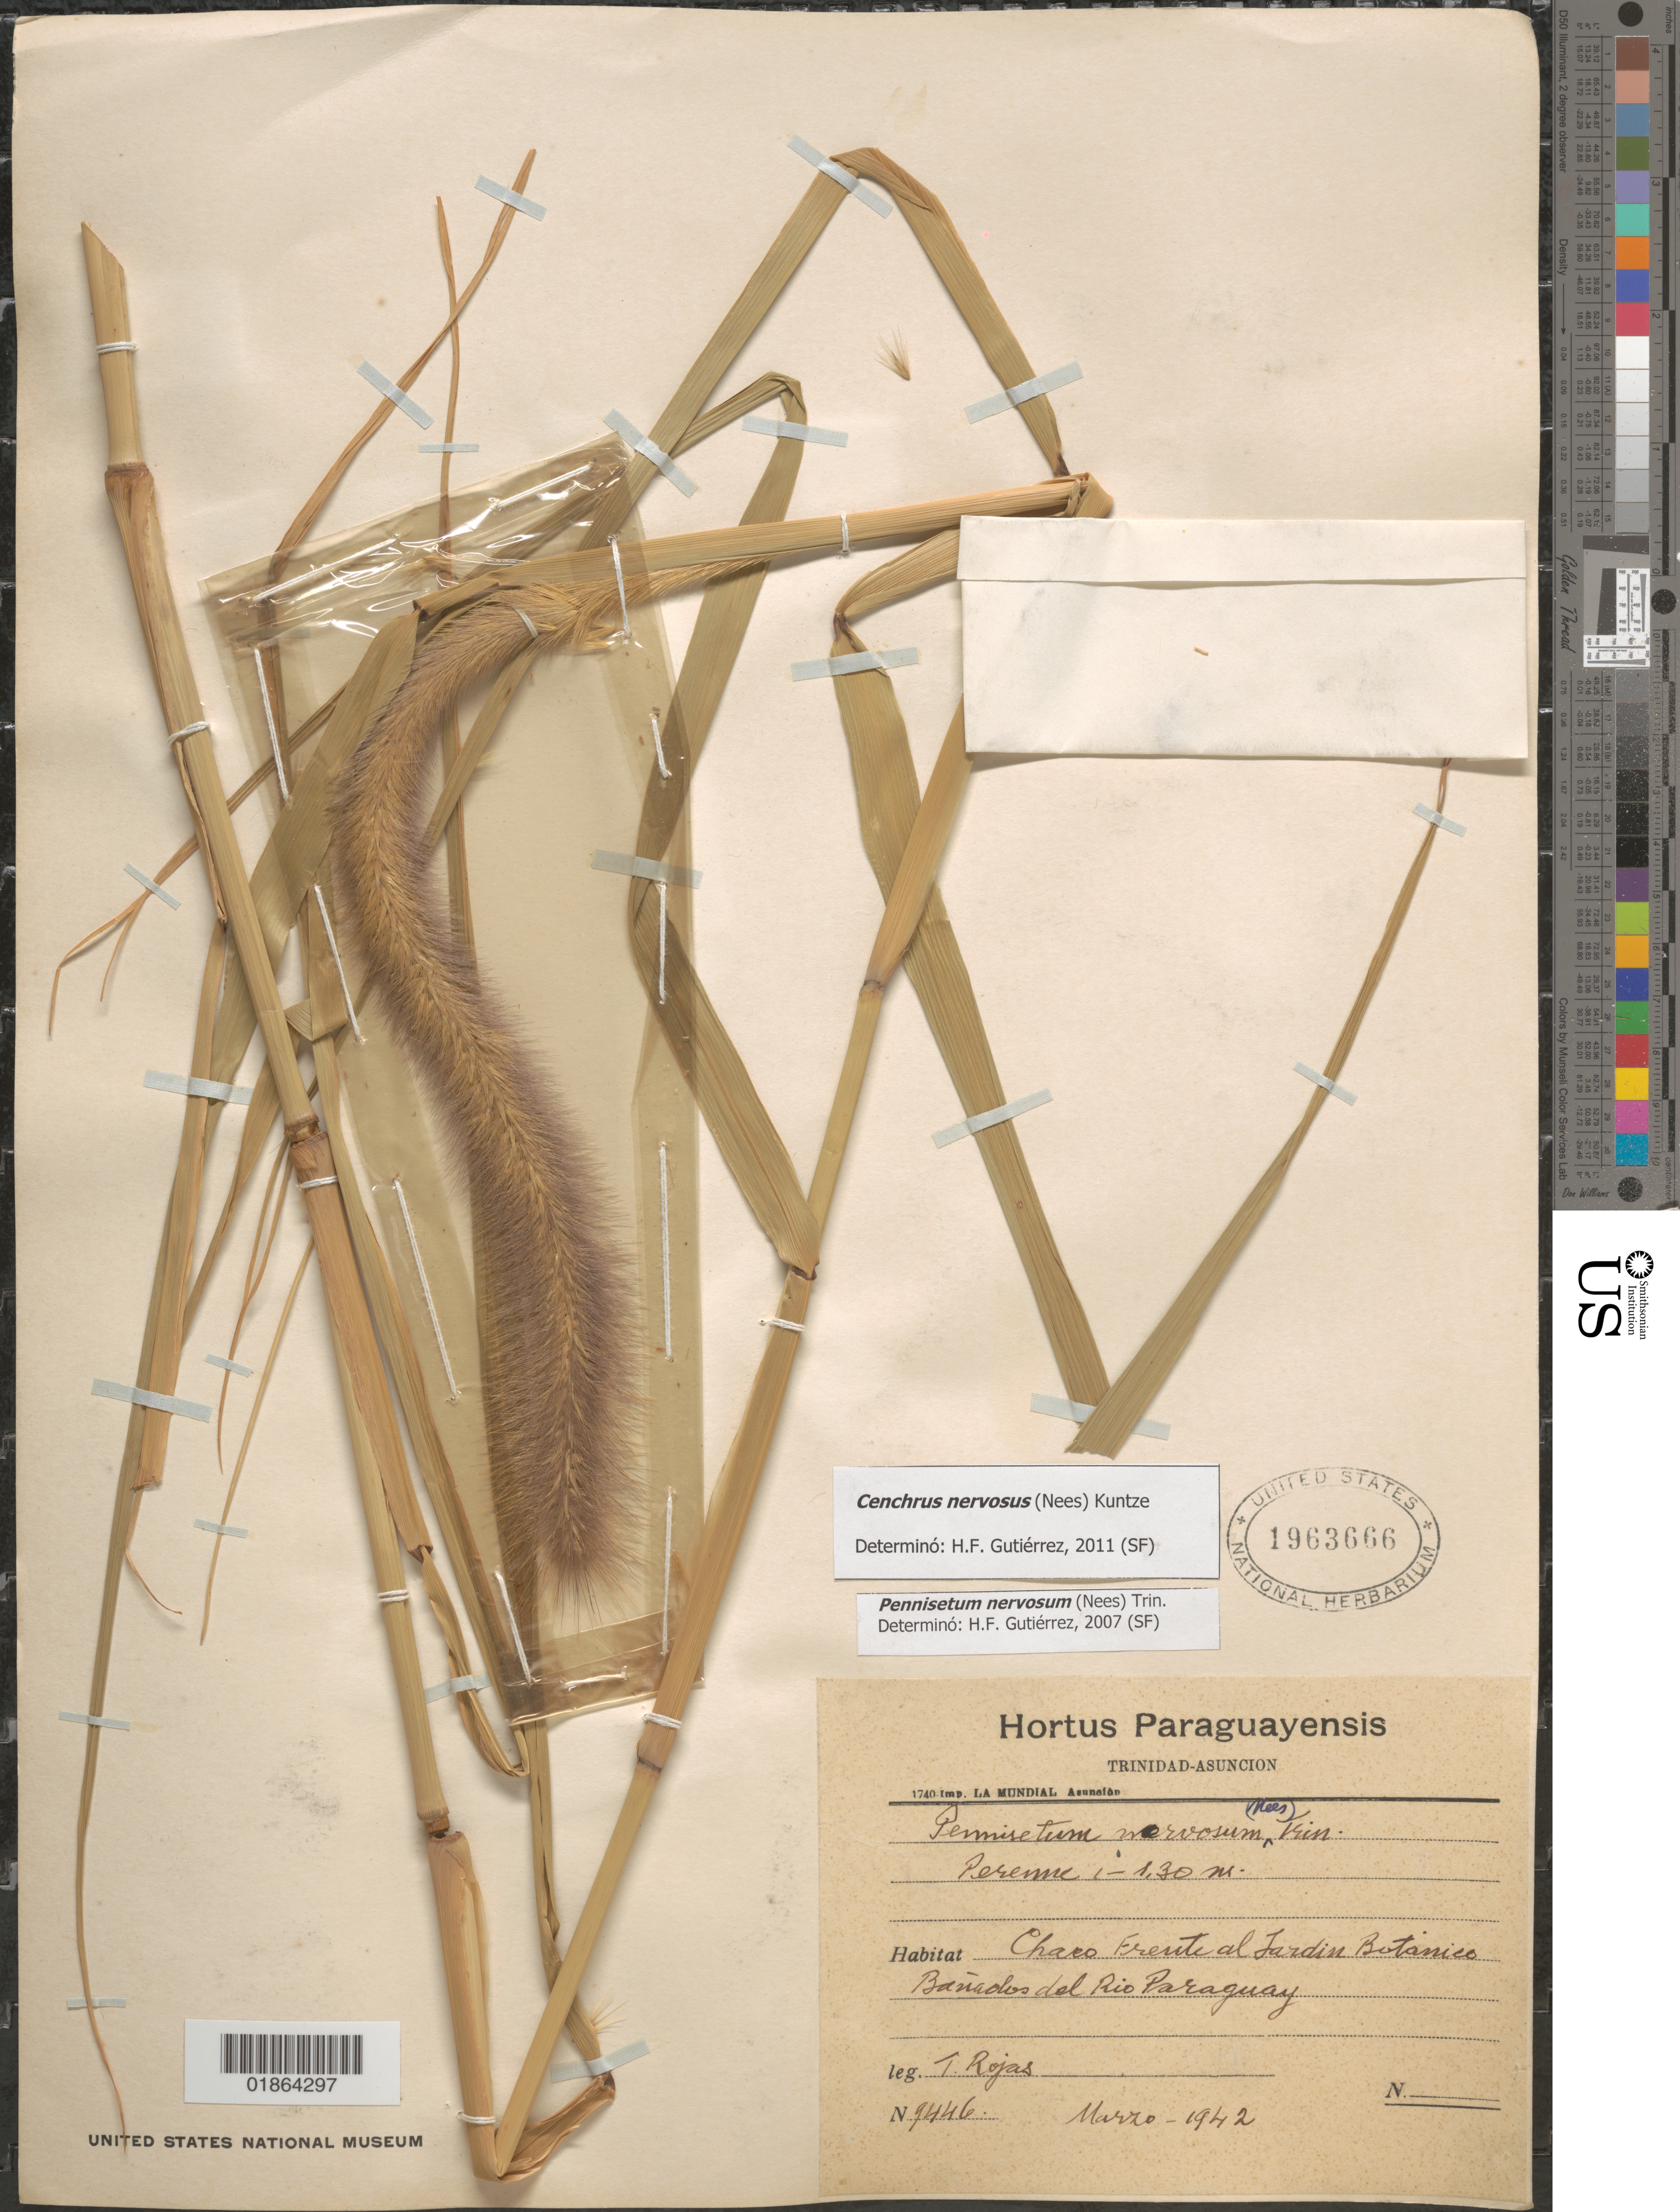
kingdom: Plantae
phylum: Tracheophyta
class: Liliopsida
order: Poales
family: Poaceae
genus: Cenchrus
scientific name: Cenchrus nervosus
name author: (Nees) Kuntze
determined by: Gutiérrez, H. F.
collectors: T. Rojas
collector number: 9446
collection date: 1942-03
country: Paraguay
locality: Chaco Frente al Jardin Botanico Bañados del Rio Paraguay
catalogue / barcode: US 1963666